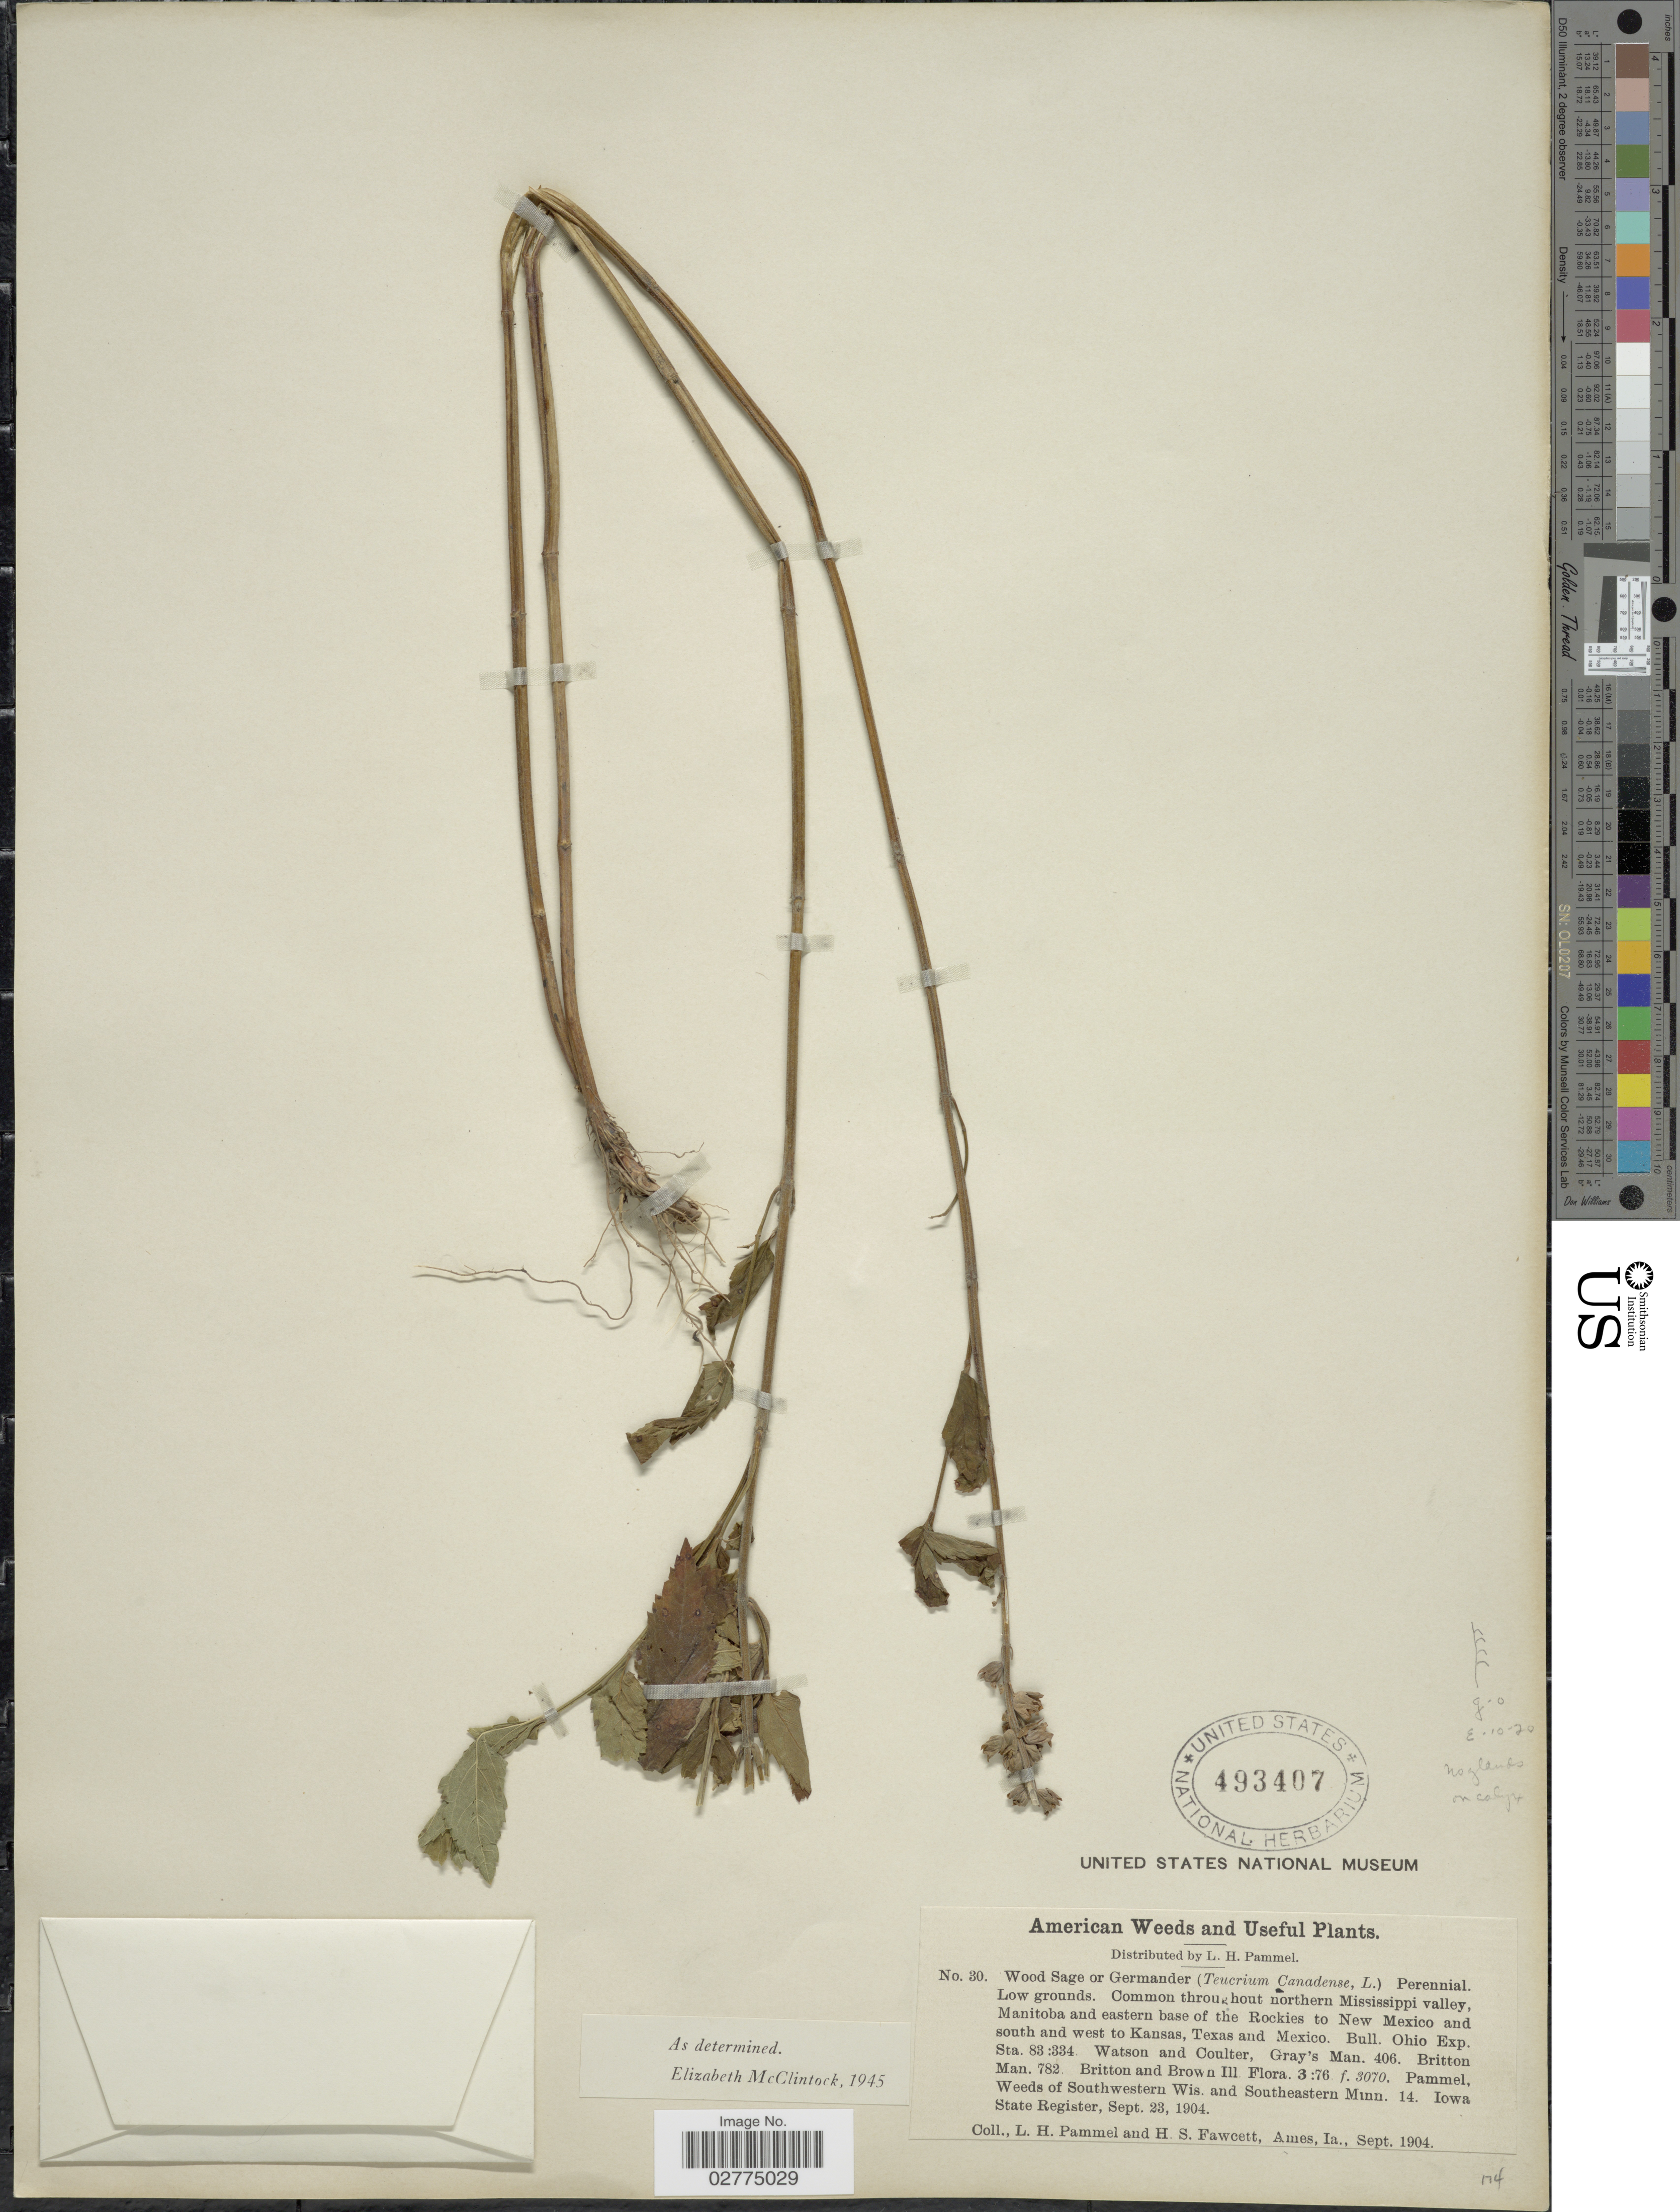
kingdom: Plantae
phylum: Tracheophyta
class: Magnoliopsida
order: Lamiales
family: Lamiaceae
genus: Teucrium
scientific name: Teucrium canadense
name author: L.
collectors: L. Pammel & H. Fawcett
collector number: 30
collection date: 1904-09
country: United States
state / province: Iowa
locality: Ames.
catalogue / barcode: US 493407